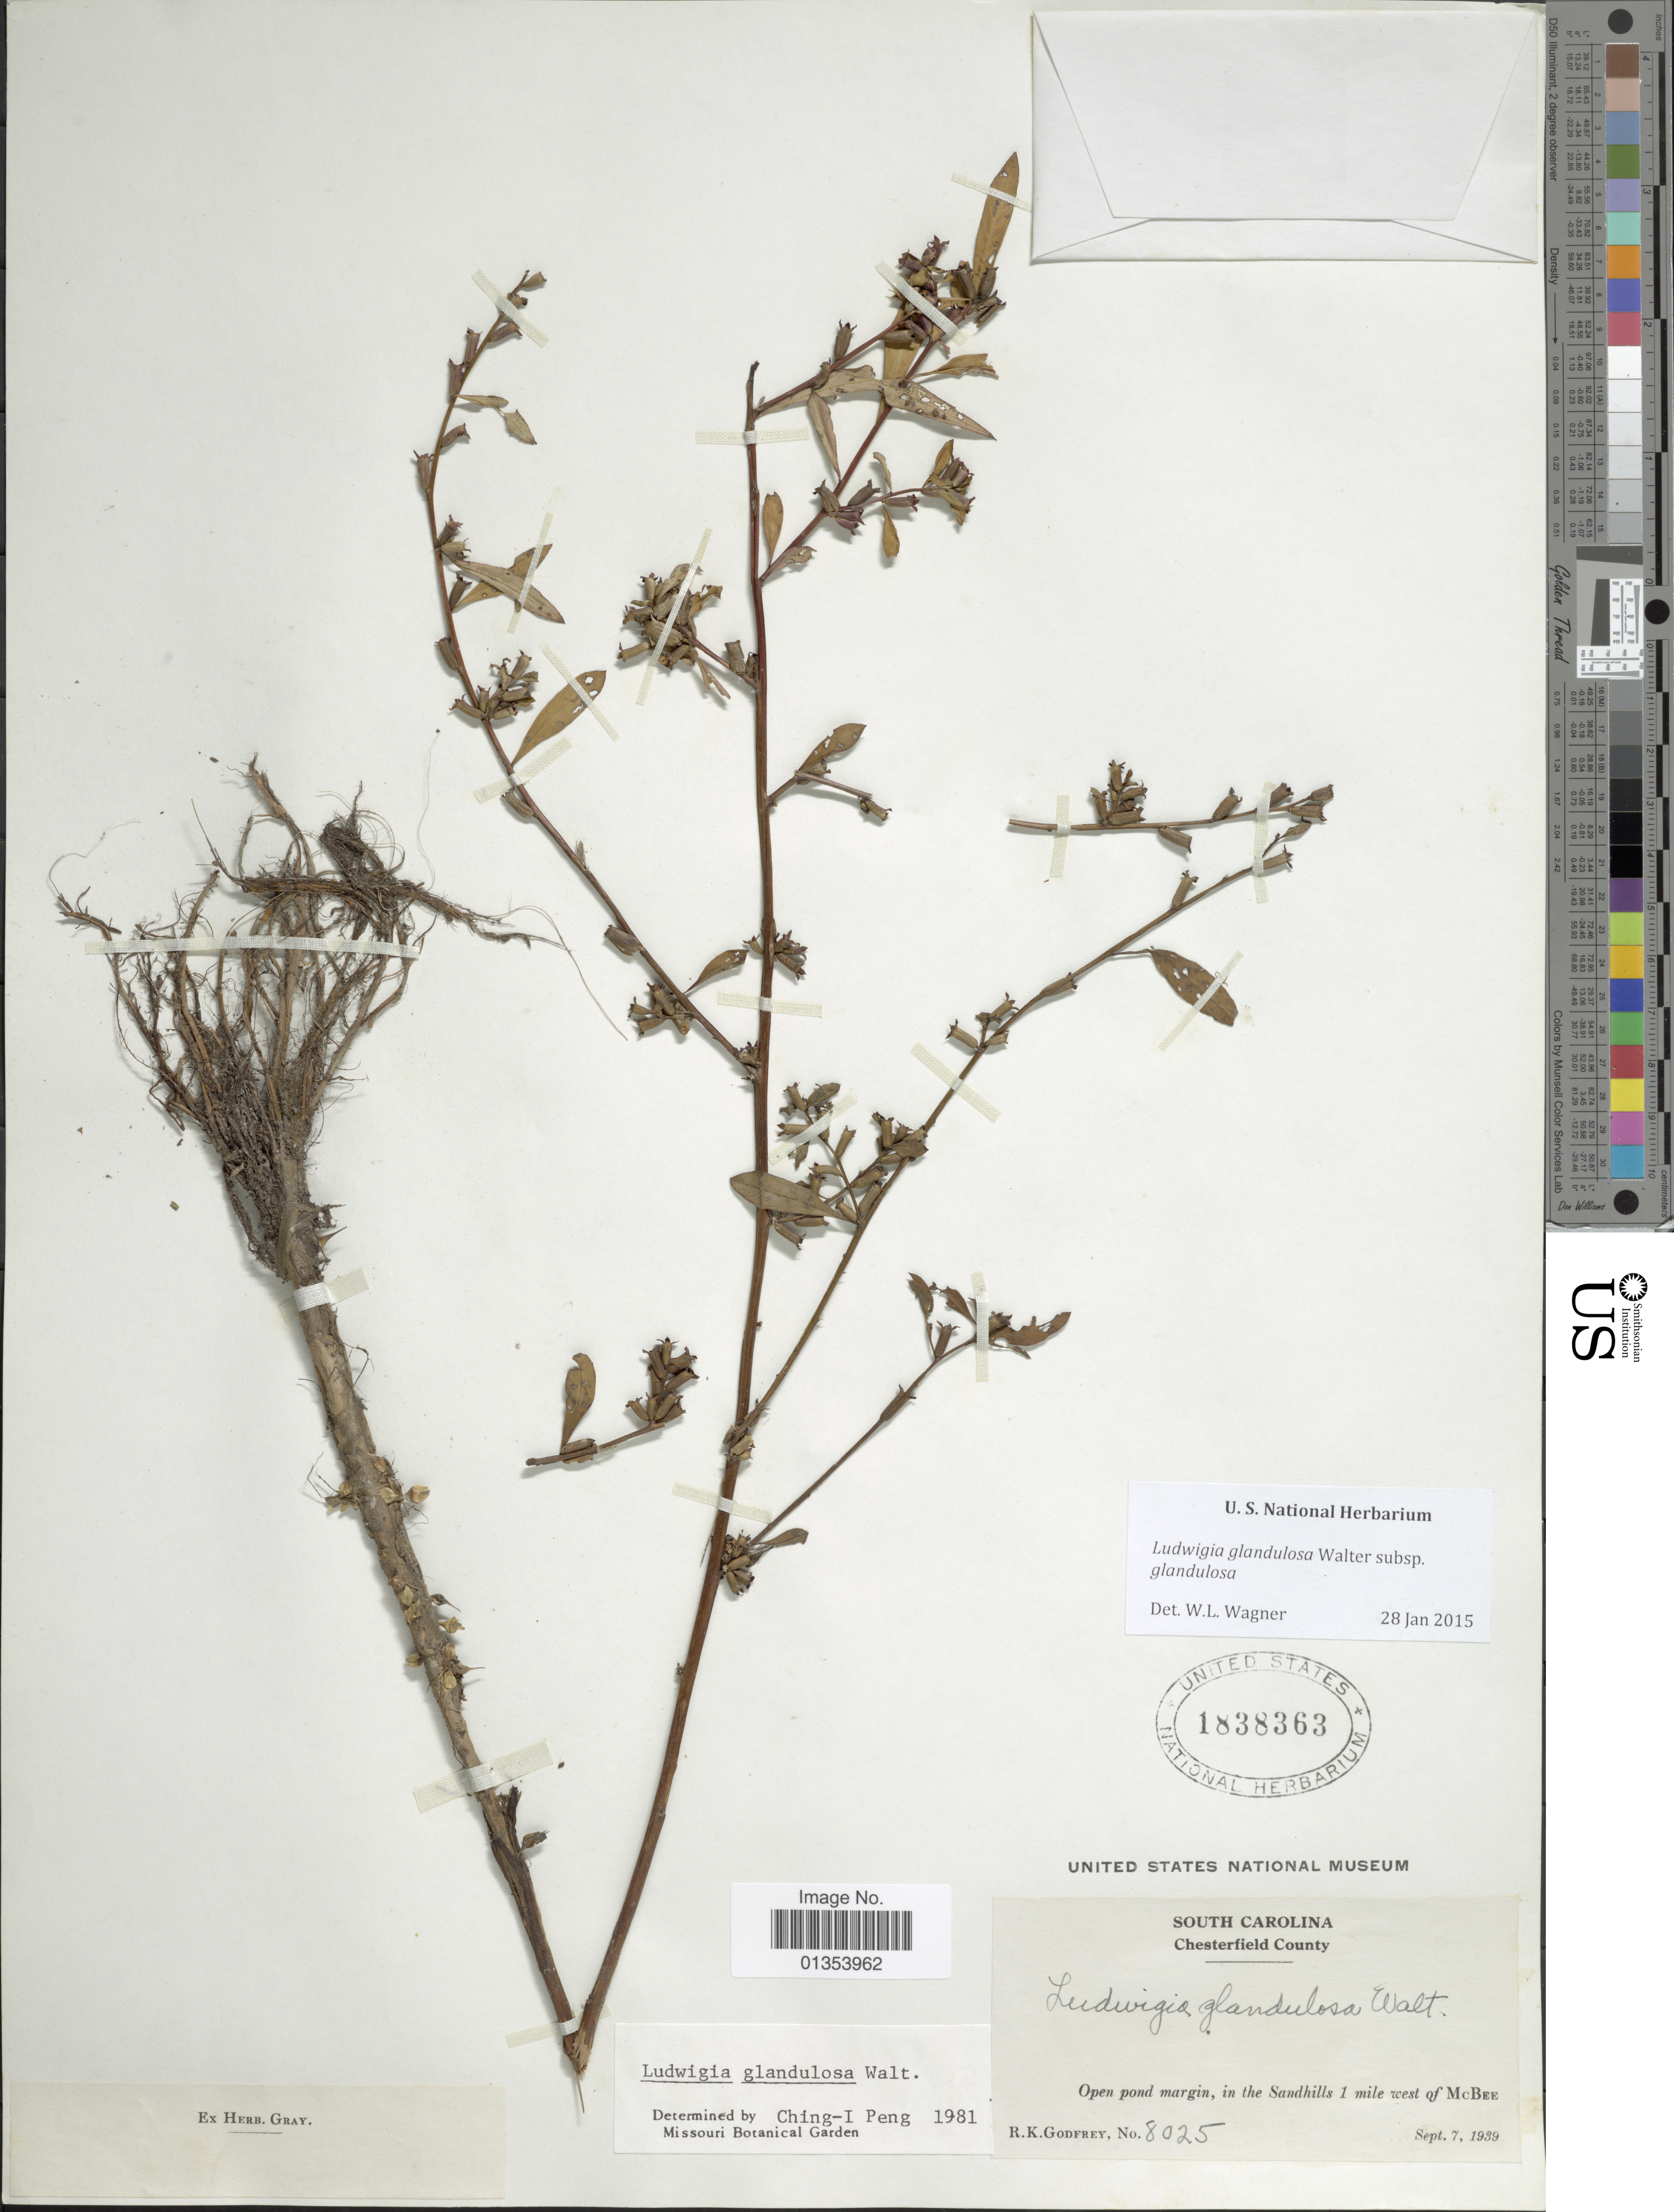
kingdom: Plantae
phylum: Tracheophyta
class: Magnoliopsida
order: Myrtales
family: Onagraceae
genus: Ludwigia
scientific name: Ludwigia glandulosa subsp. glandulosa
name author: Walter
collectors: R. K. Godfrey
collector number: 8025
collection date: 1939-09-07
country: United States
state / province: South Carolina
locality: Chesterfield County, in the Sandhills 1 miles west of McBee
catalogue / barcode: US 1838363